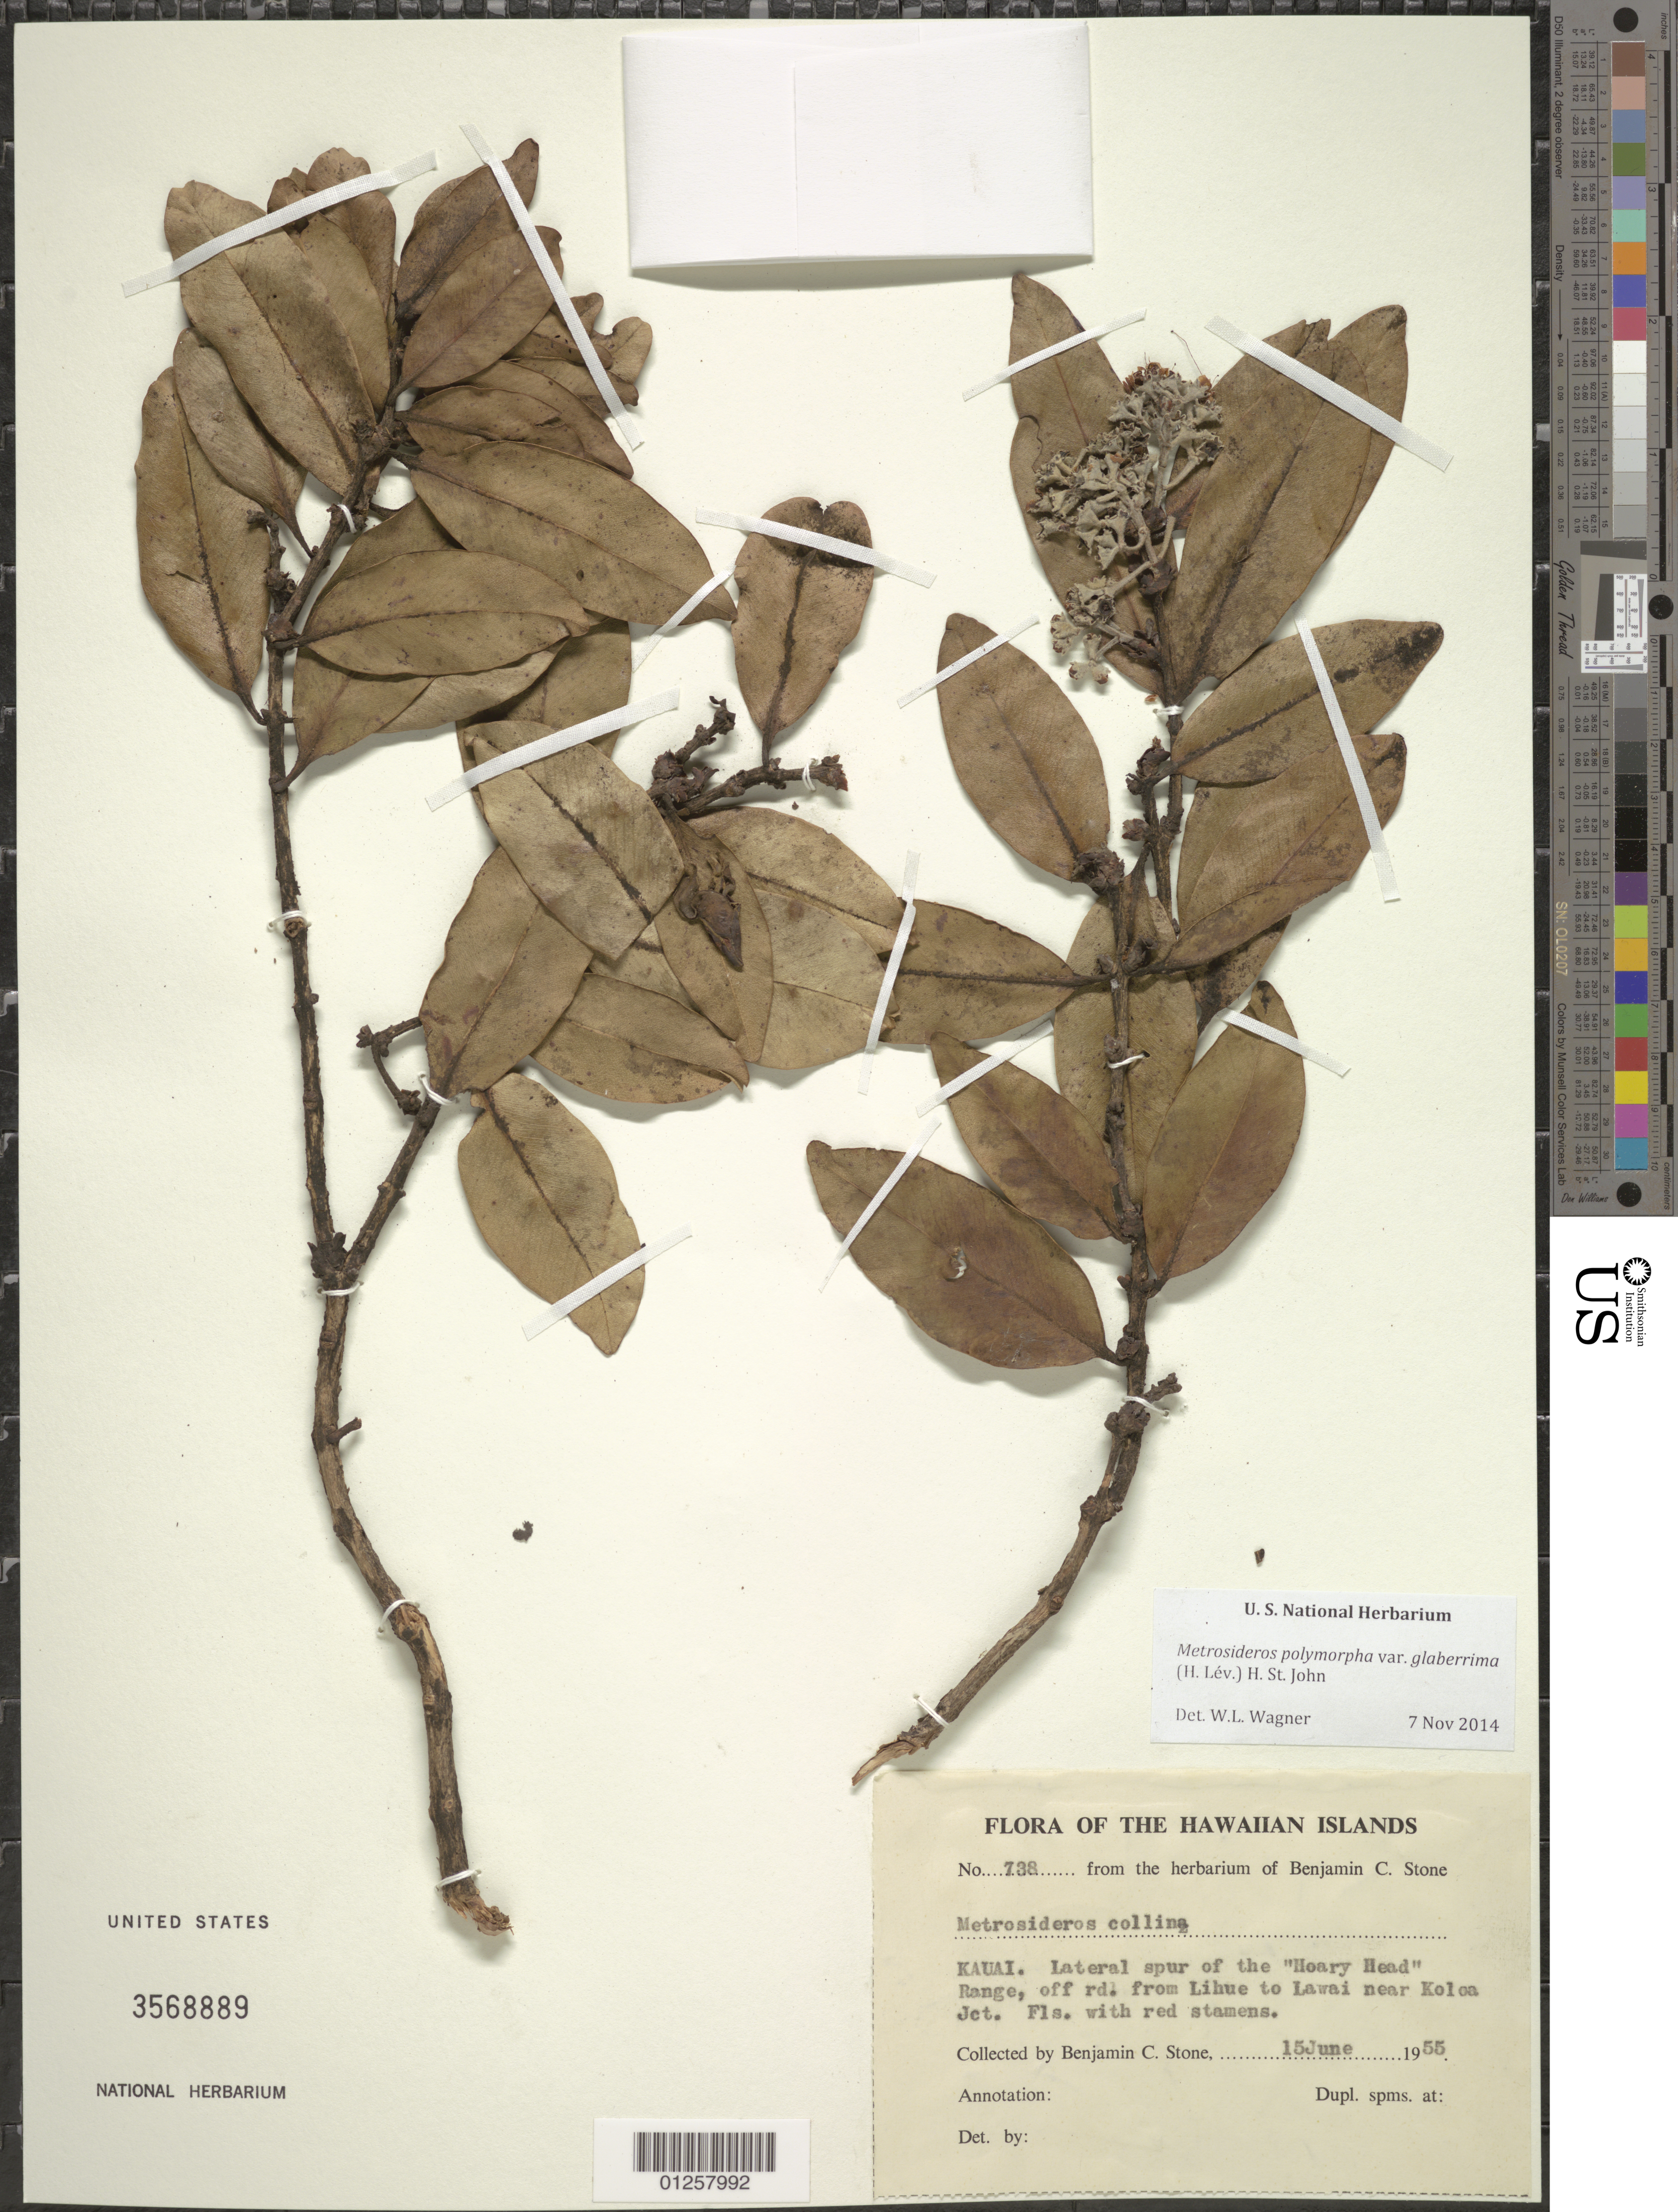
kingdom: Plantae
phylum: Tracheophyta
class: Magnoliopsida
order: Myrtales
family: Myrtaceae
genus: Metrosideros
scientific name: Metrosideros polymorpha var. glaberrima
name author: (H. Lév.) H. St. John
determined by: Wagner, W. L., (BOT), Smithsonian Institution - National Museum of Natural History (UNITED STATES)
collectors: B. C. Stone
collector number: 738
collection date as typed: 15 Jun 1955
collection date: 1955-06-15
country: United States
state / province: Hawaii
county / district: Kauai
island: Kaua'i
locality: Lateral spur of the 'Hoary-Head' Range, off rd. from Lihue to Lawai nr. Koloa Jct.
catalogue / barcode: US 3568889